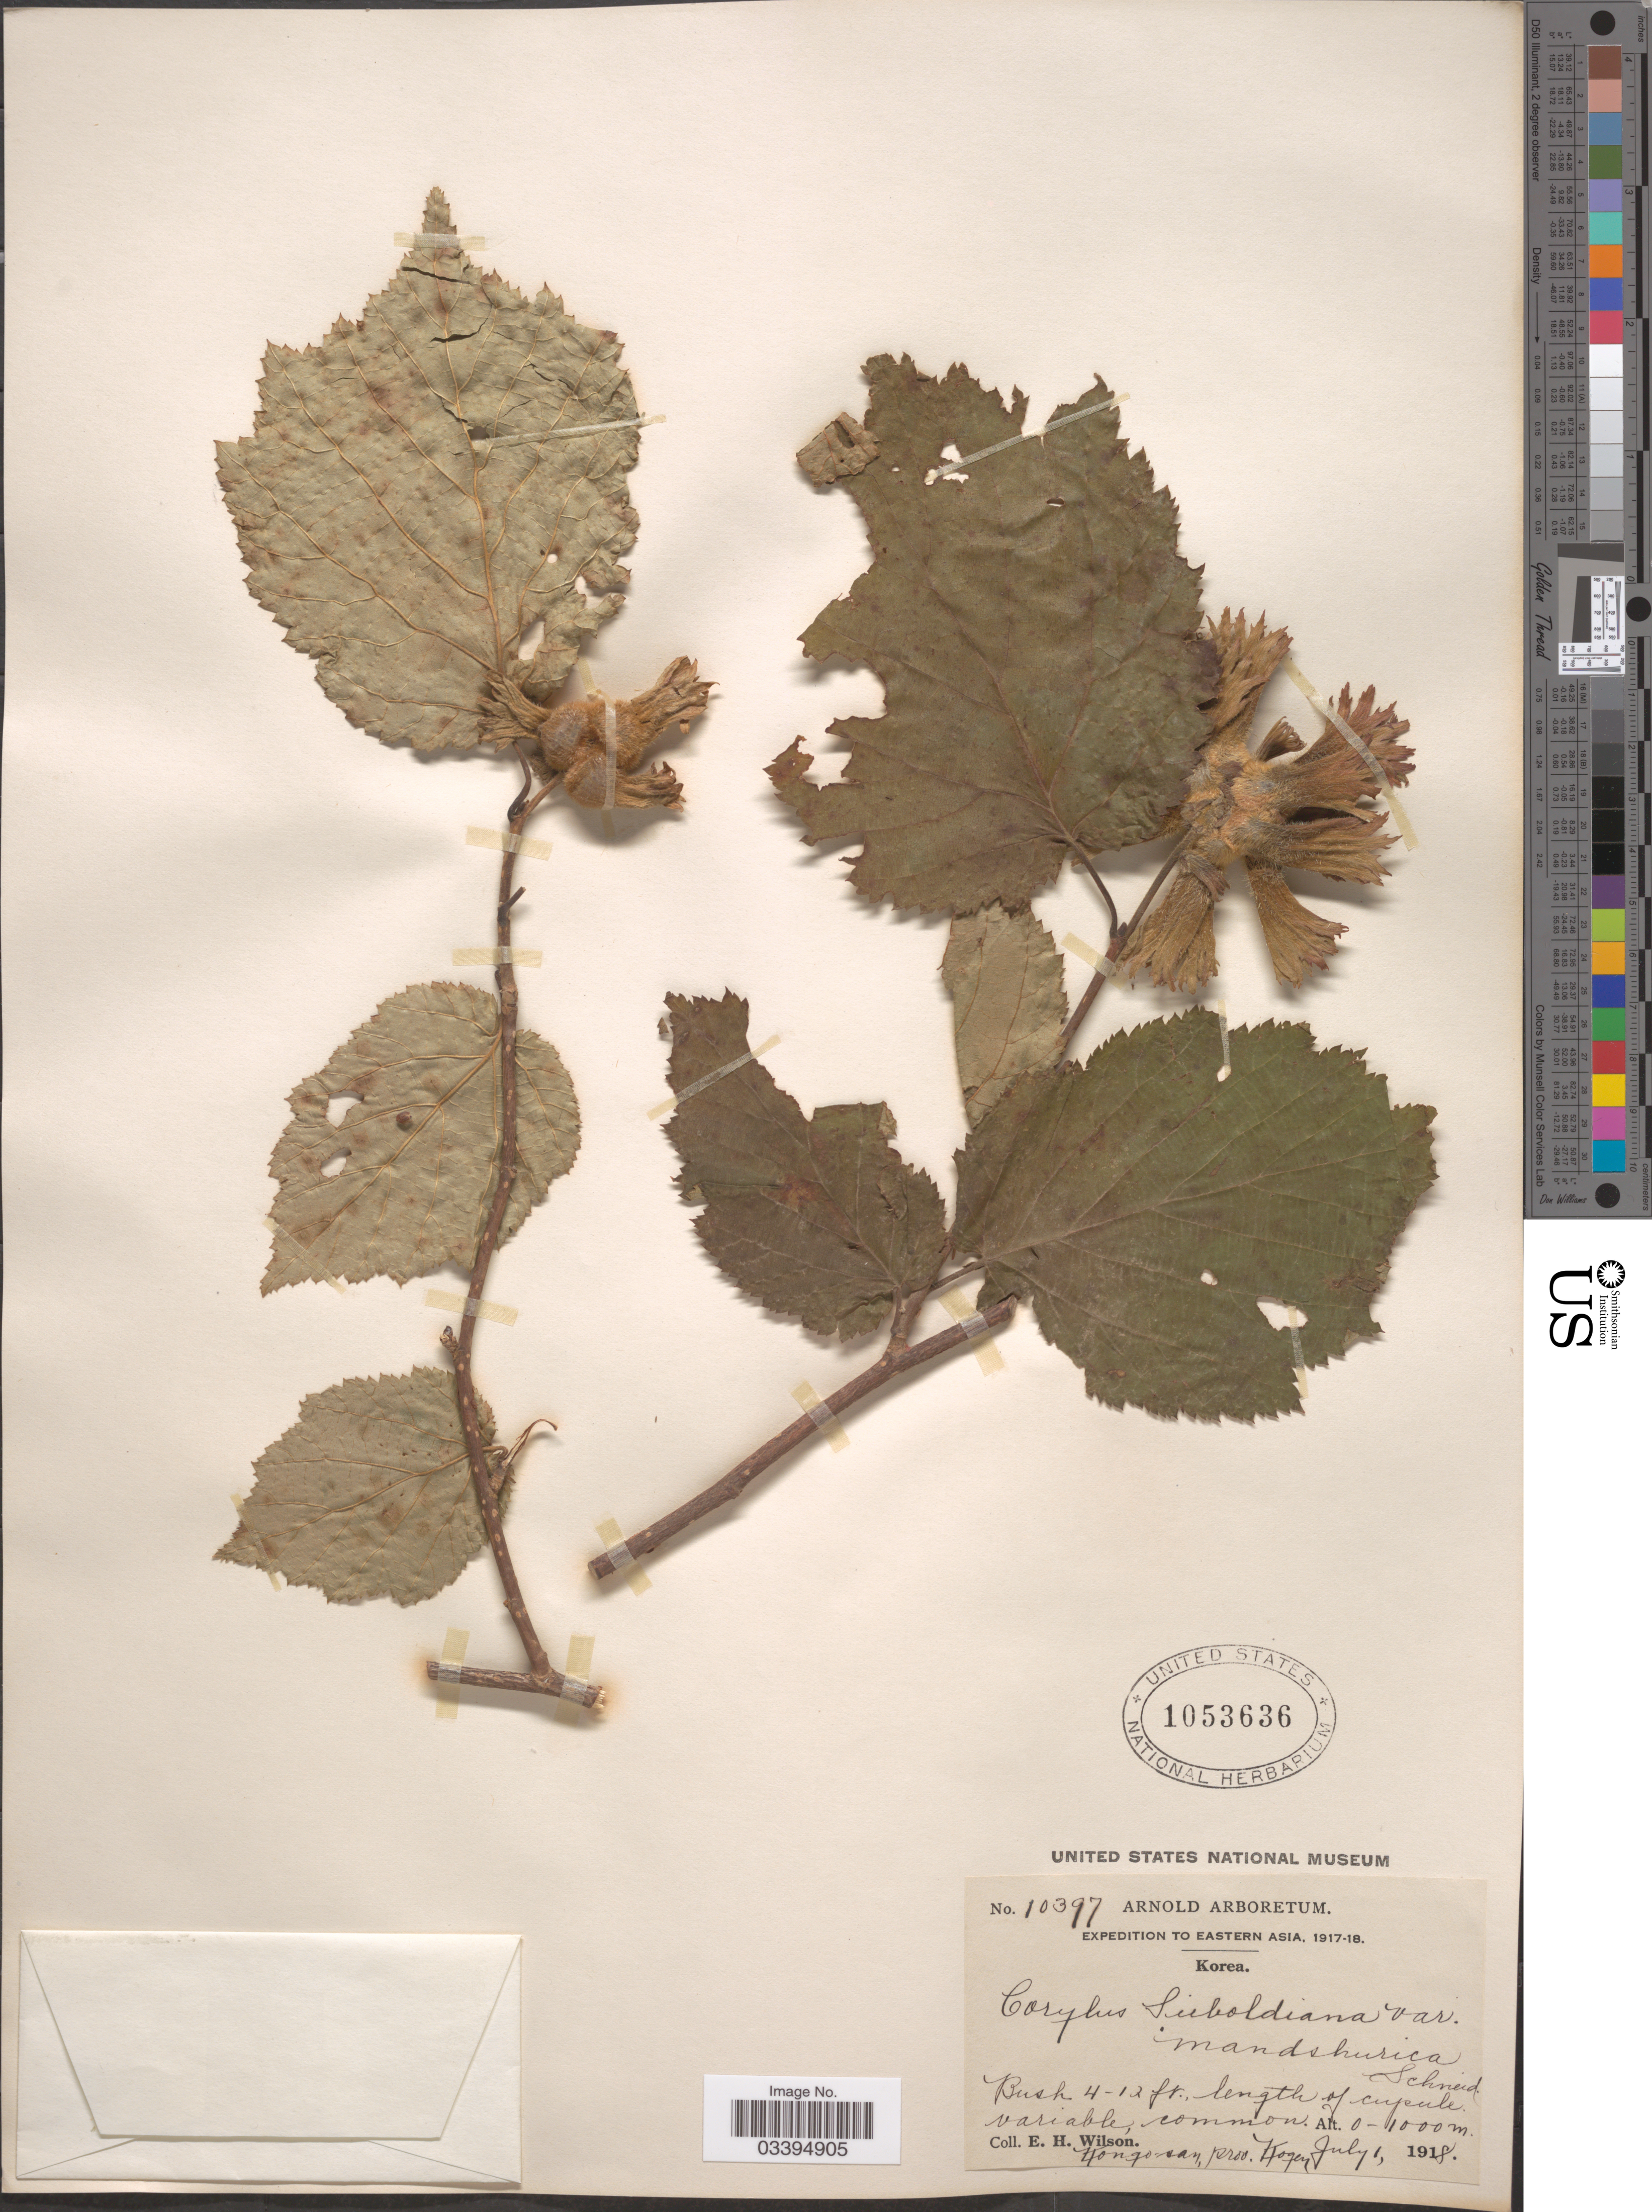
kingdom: Plantae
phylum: Tracheophyta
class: Magnoliopsida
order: Fagales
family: Betulaceae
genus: Corylus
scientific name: Corylus sieboldiana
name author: Blume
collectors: E. Wilson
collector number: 10397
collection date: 1918-07-01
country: North Korea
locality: Eastern Asia. Kongo-san, Prov. Kogen.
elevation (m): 0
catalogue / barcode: US 1053636